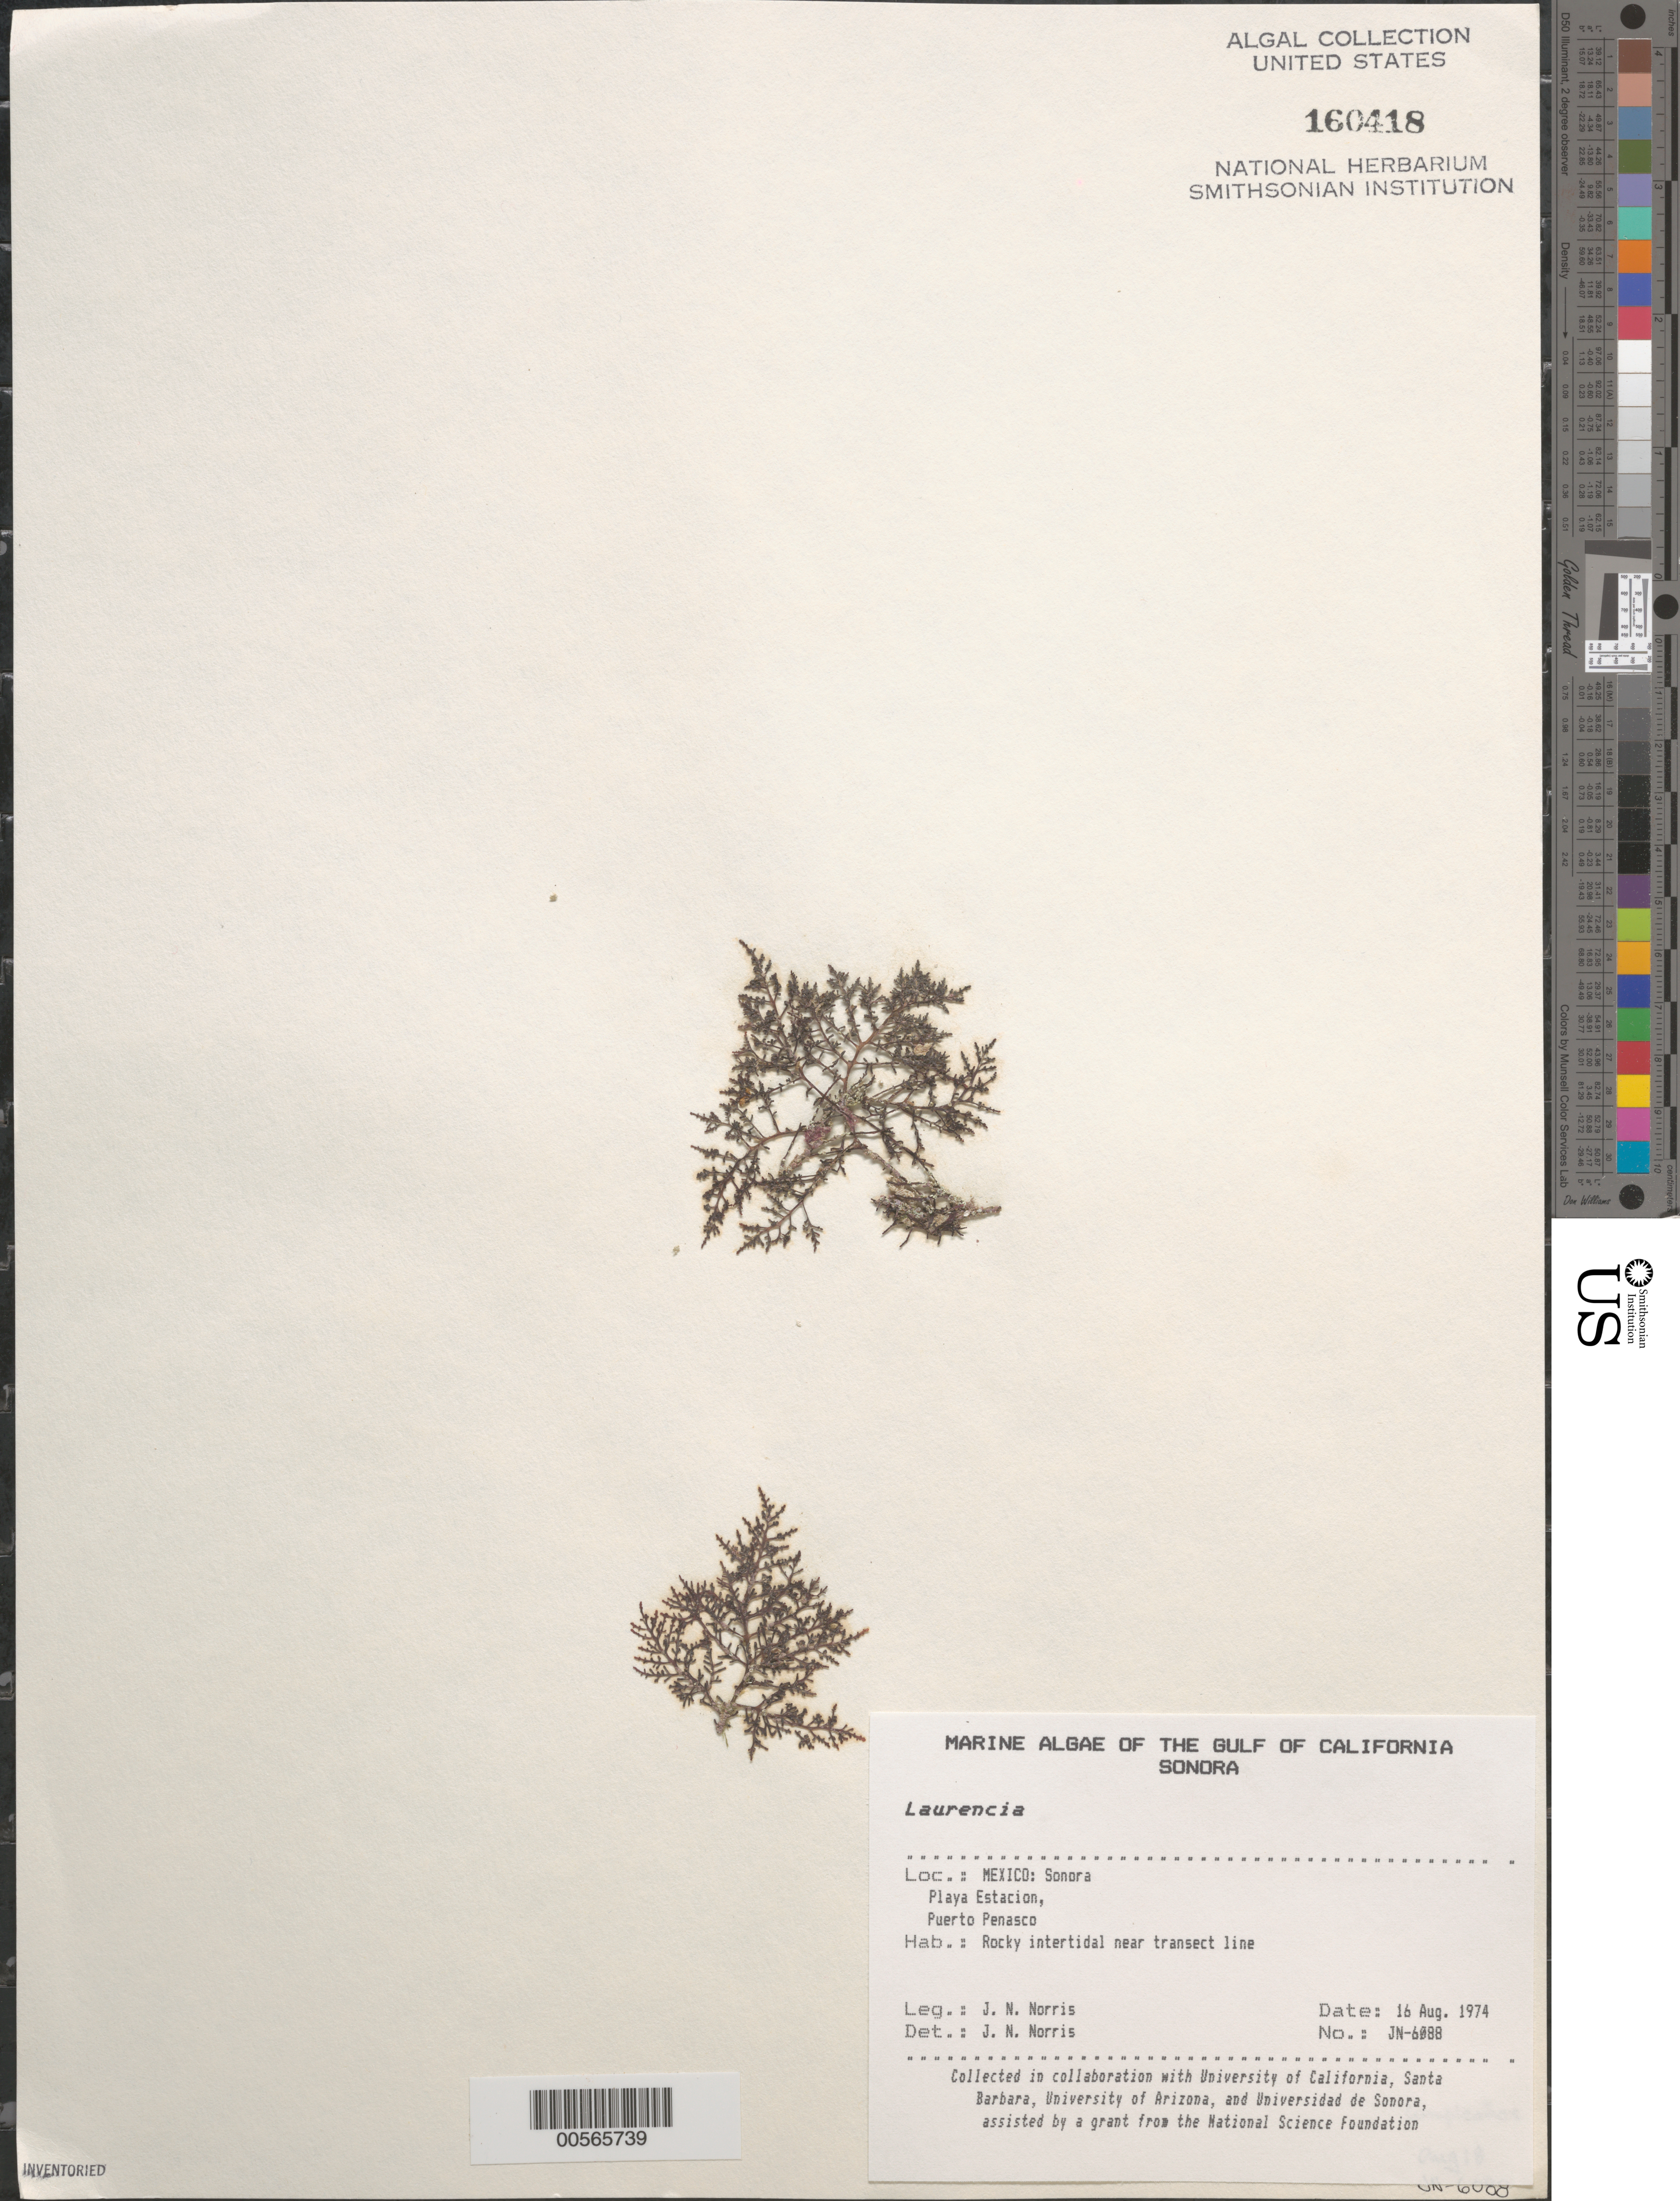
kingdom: Plantae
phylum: Rhodophyta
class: Florideophyceae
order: Ceramiales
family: Rhodomelaceae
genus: Laurencia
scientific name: Laurencia sp.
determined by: Norris, James N.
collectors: J. N. Norris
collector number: JN-6088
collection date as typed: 16 Aug 1974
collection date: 1974-08-16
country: Mexico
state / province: Sonora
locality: Playa Estacion, Puerto Penasco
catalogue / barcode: US 160418